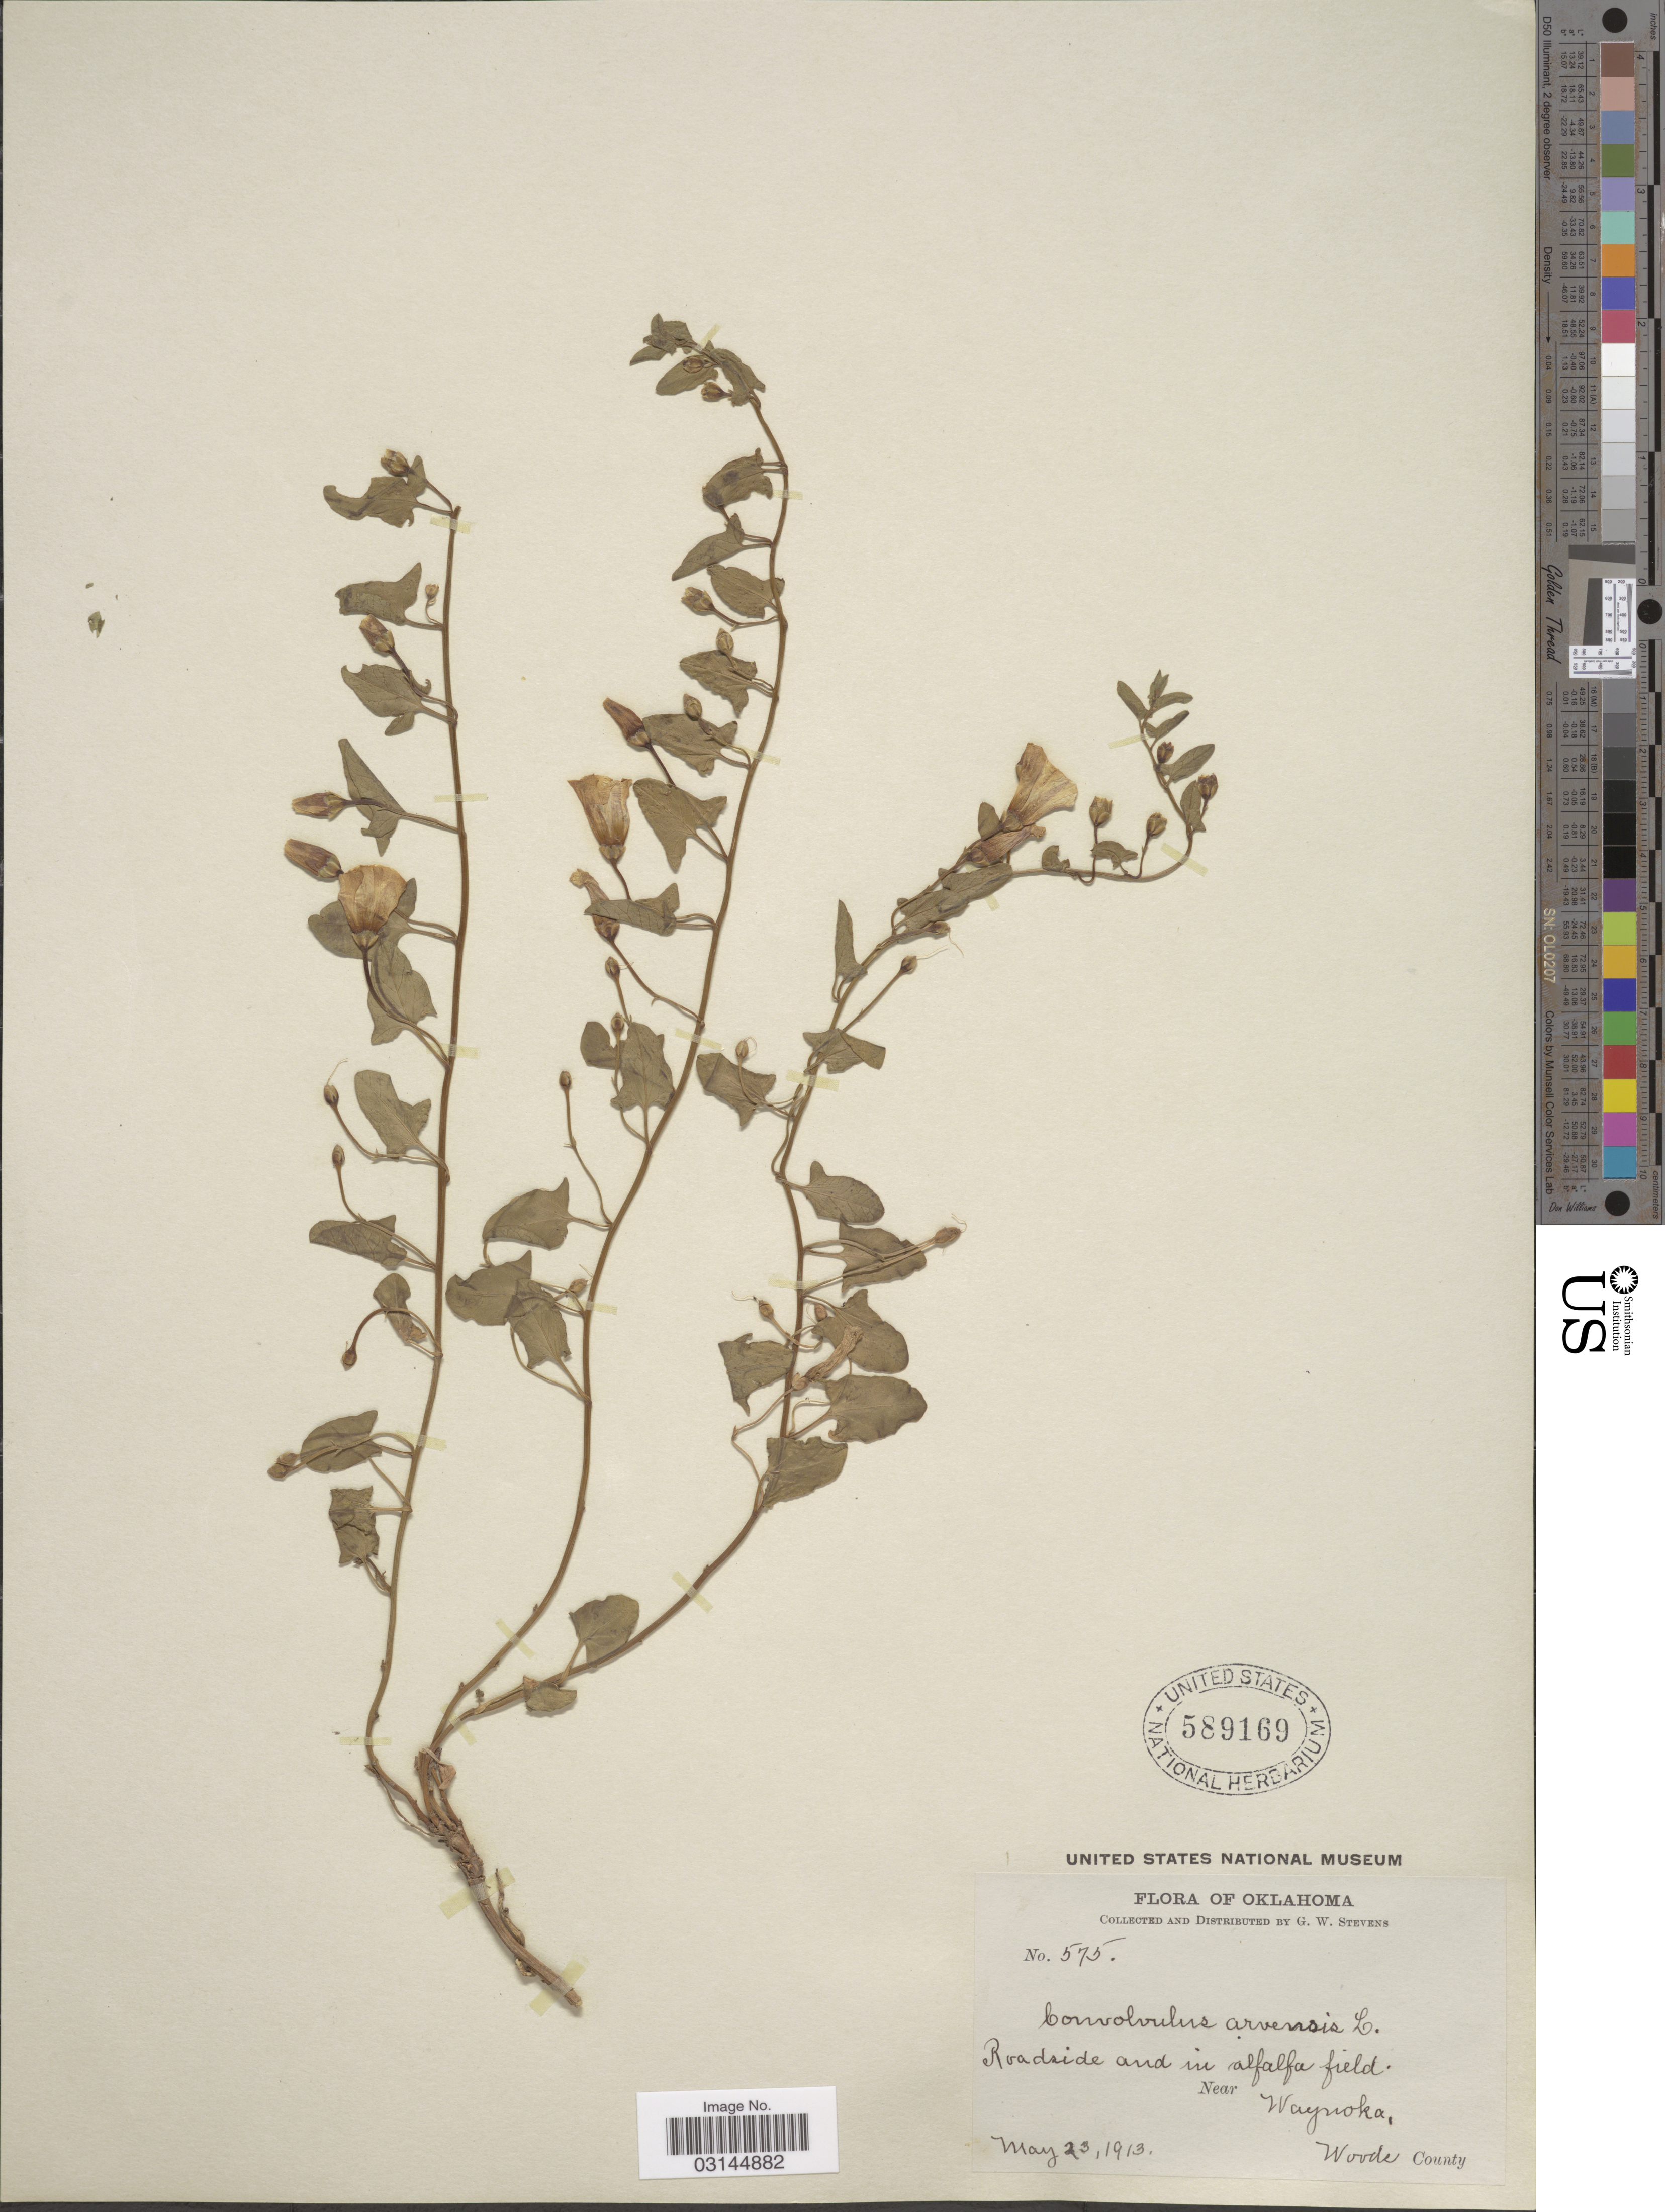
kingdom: Plantae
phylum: Tracheophyta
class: Magnoliopsida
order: Solanales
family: Convolvulaceae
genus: Convolvulus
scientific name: Convolvulus arvensis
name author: L.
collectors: G. W. Stevens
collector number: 575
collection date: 1913-05-23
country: United States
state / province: Oklahoma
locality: Roadside and in Alfalfa field, Near Waynoka.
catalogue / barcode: US 589169